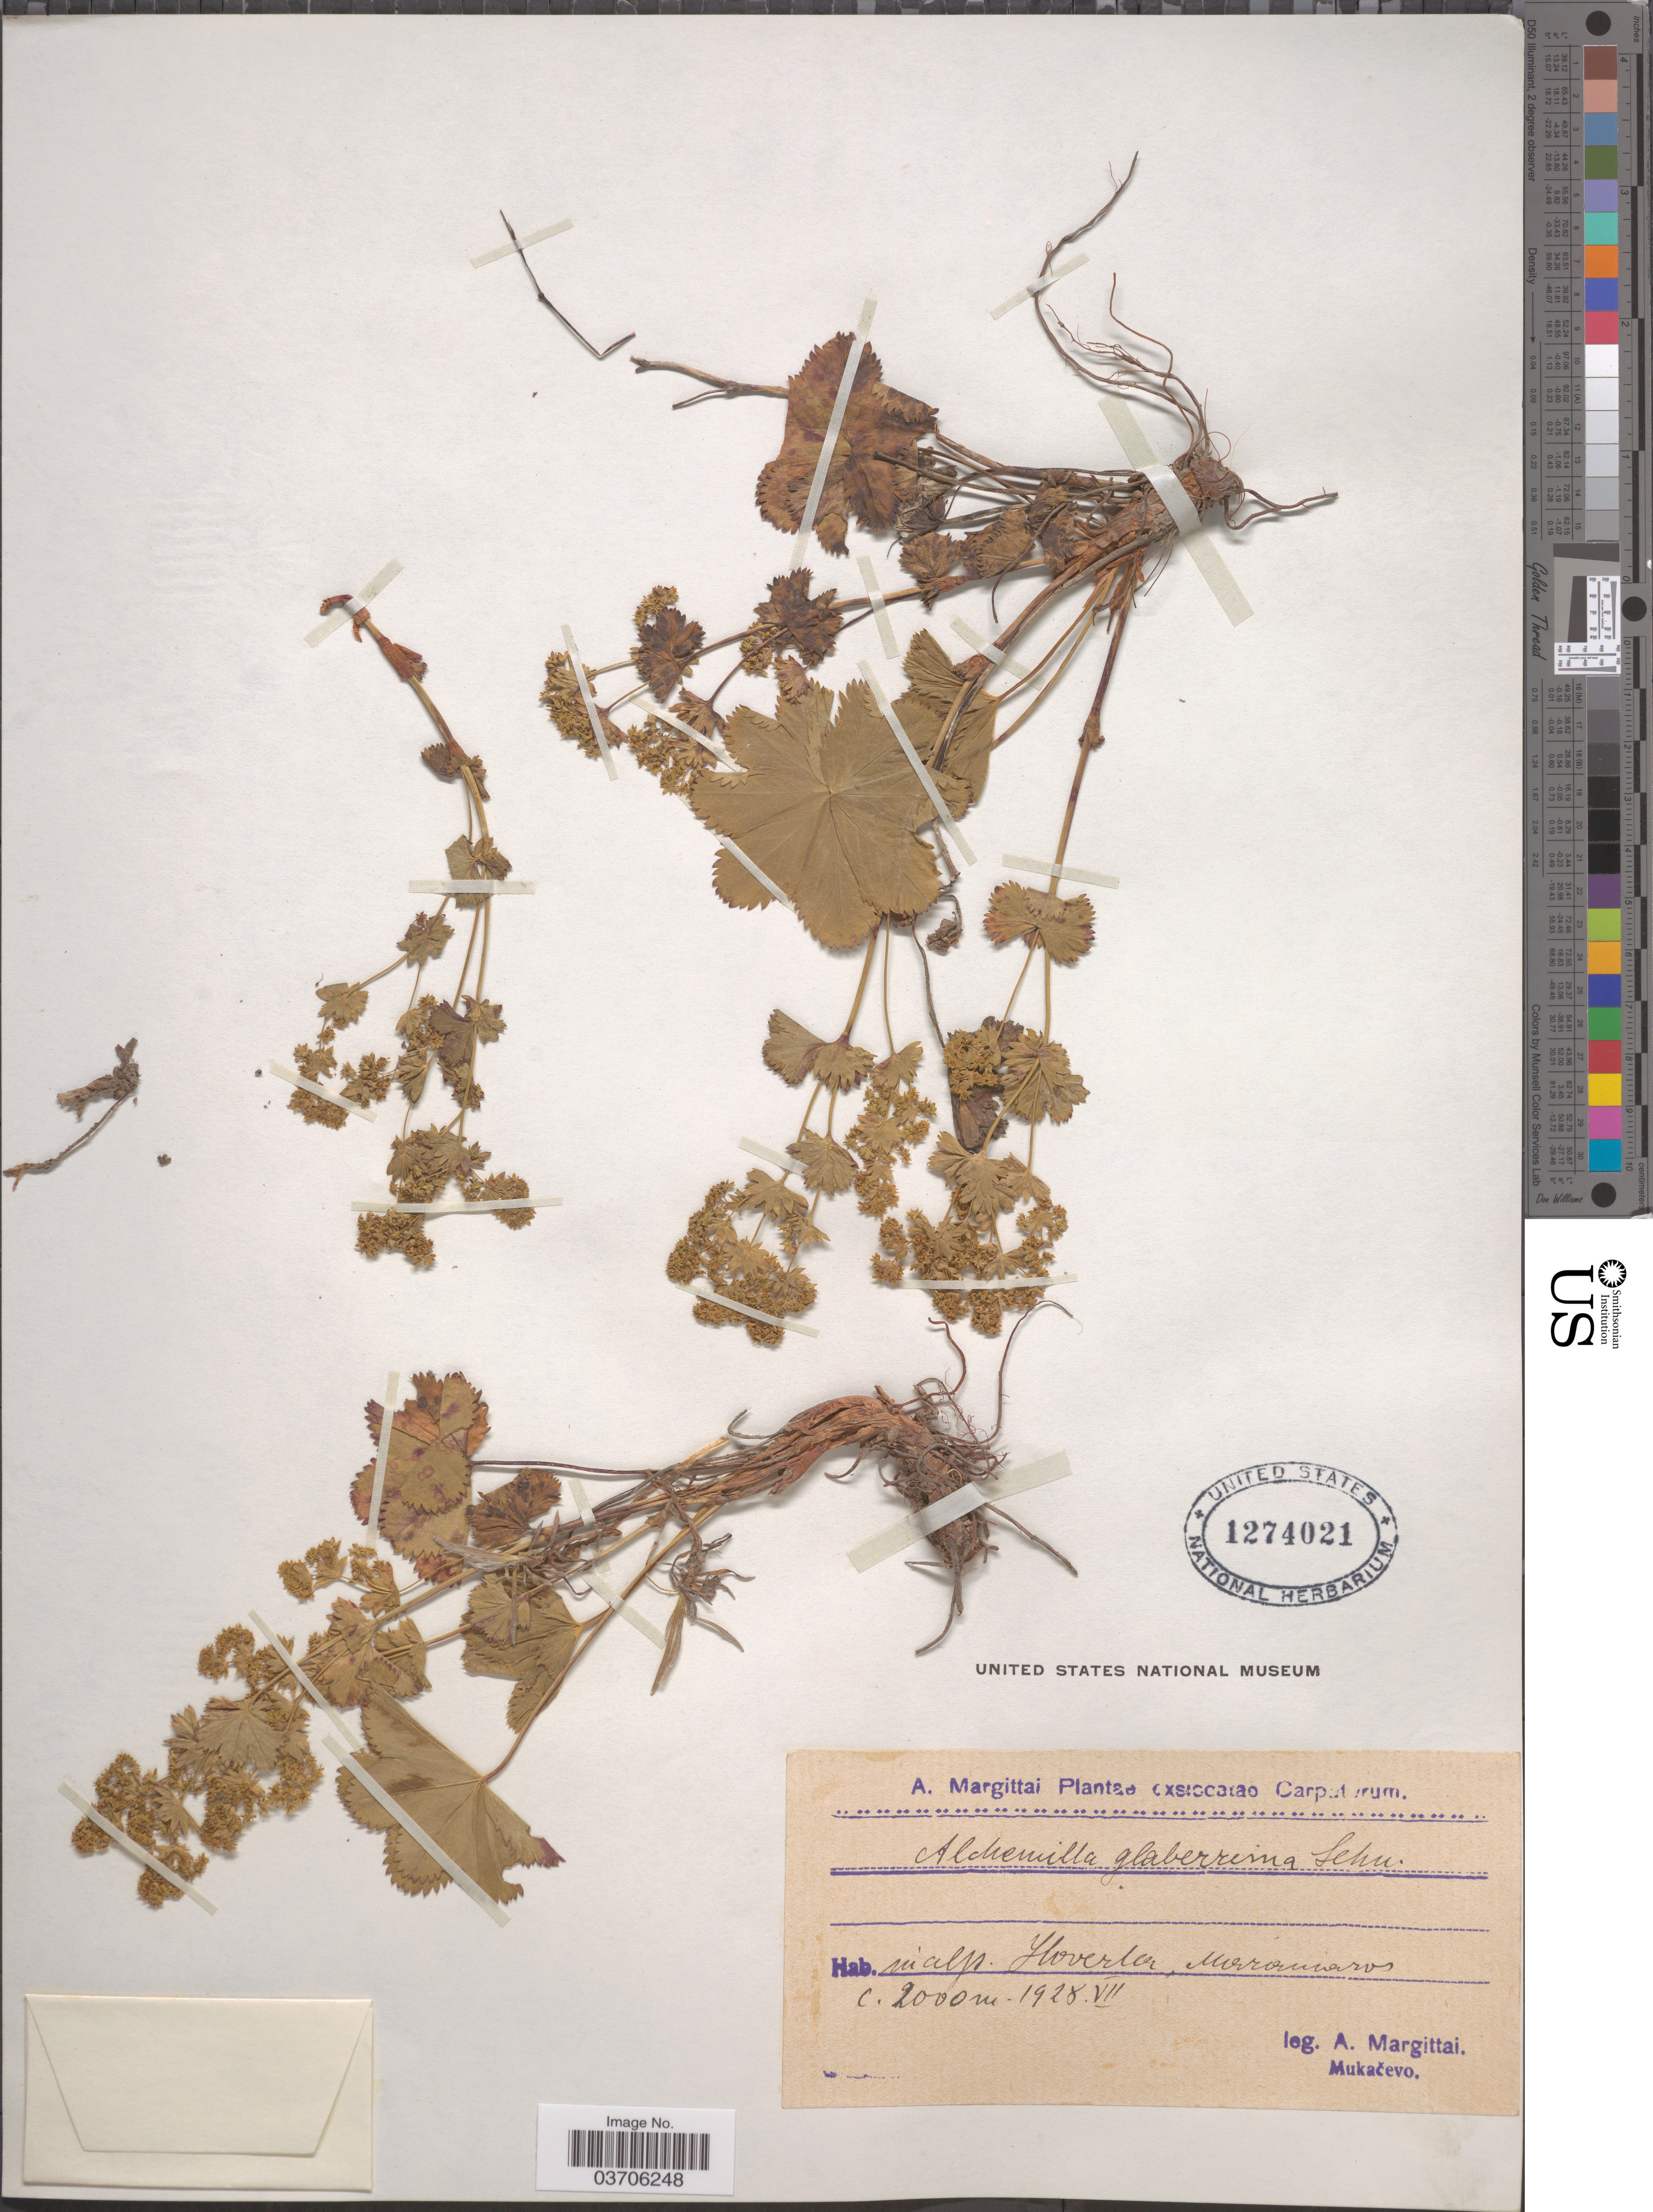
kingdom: Plantae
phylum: Tracheophyta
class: Magnoliopsida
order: Rosales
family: Rosaceae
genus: Alchemilla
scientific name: Alchemilla glaberrima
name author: F.W. Schmidt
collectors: A. Margittai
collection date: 1928-07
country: Ukraine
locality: Carpaturum. Hoverla, Maramaros.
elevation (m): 2000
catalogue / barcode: US 1274021